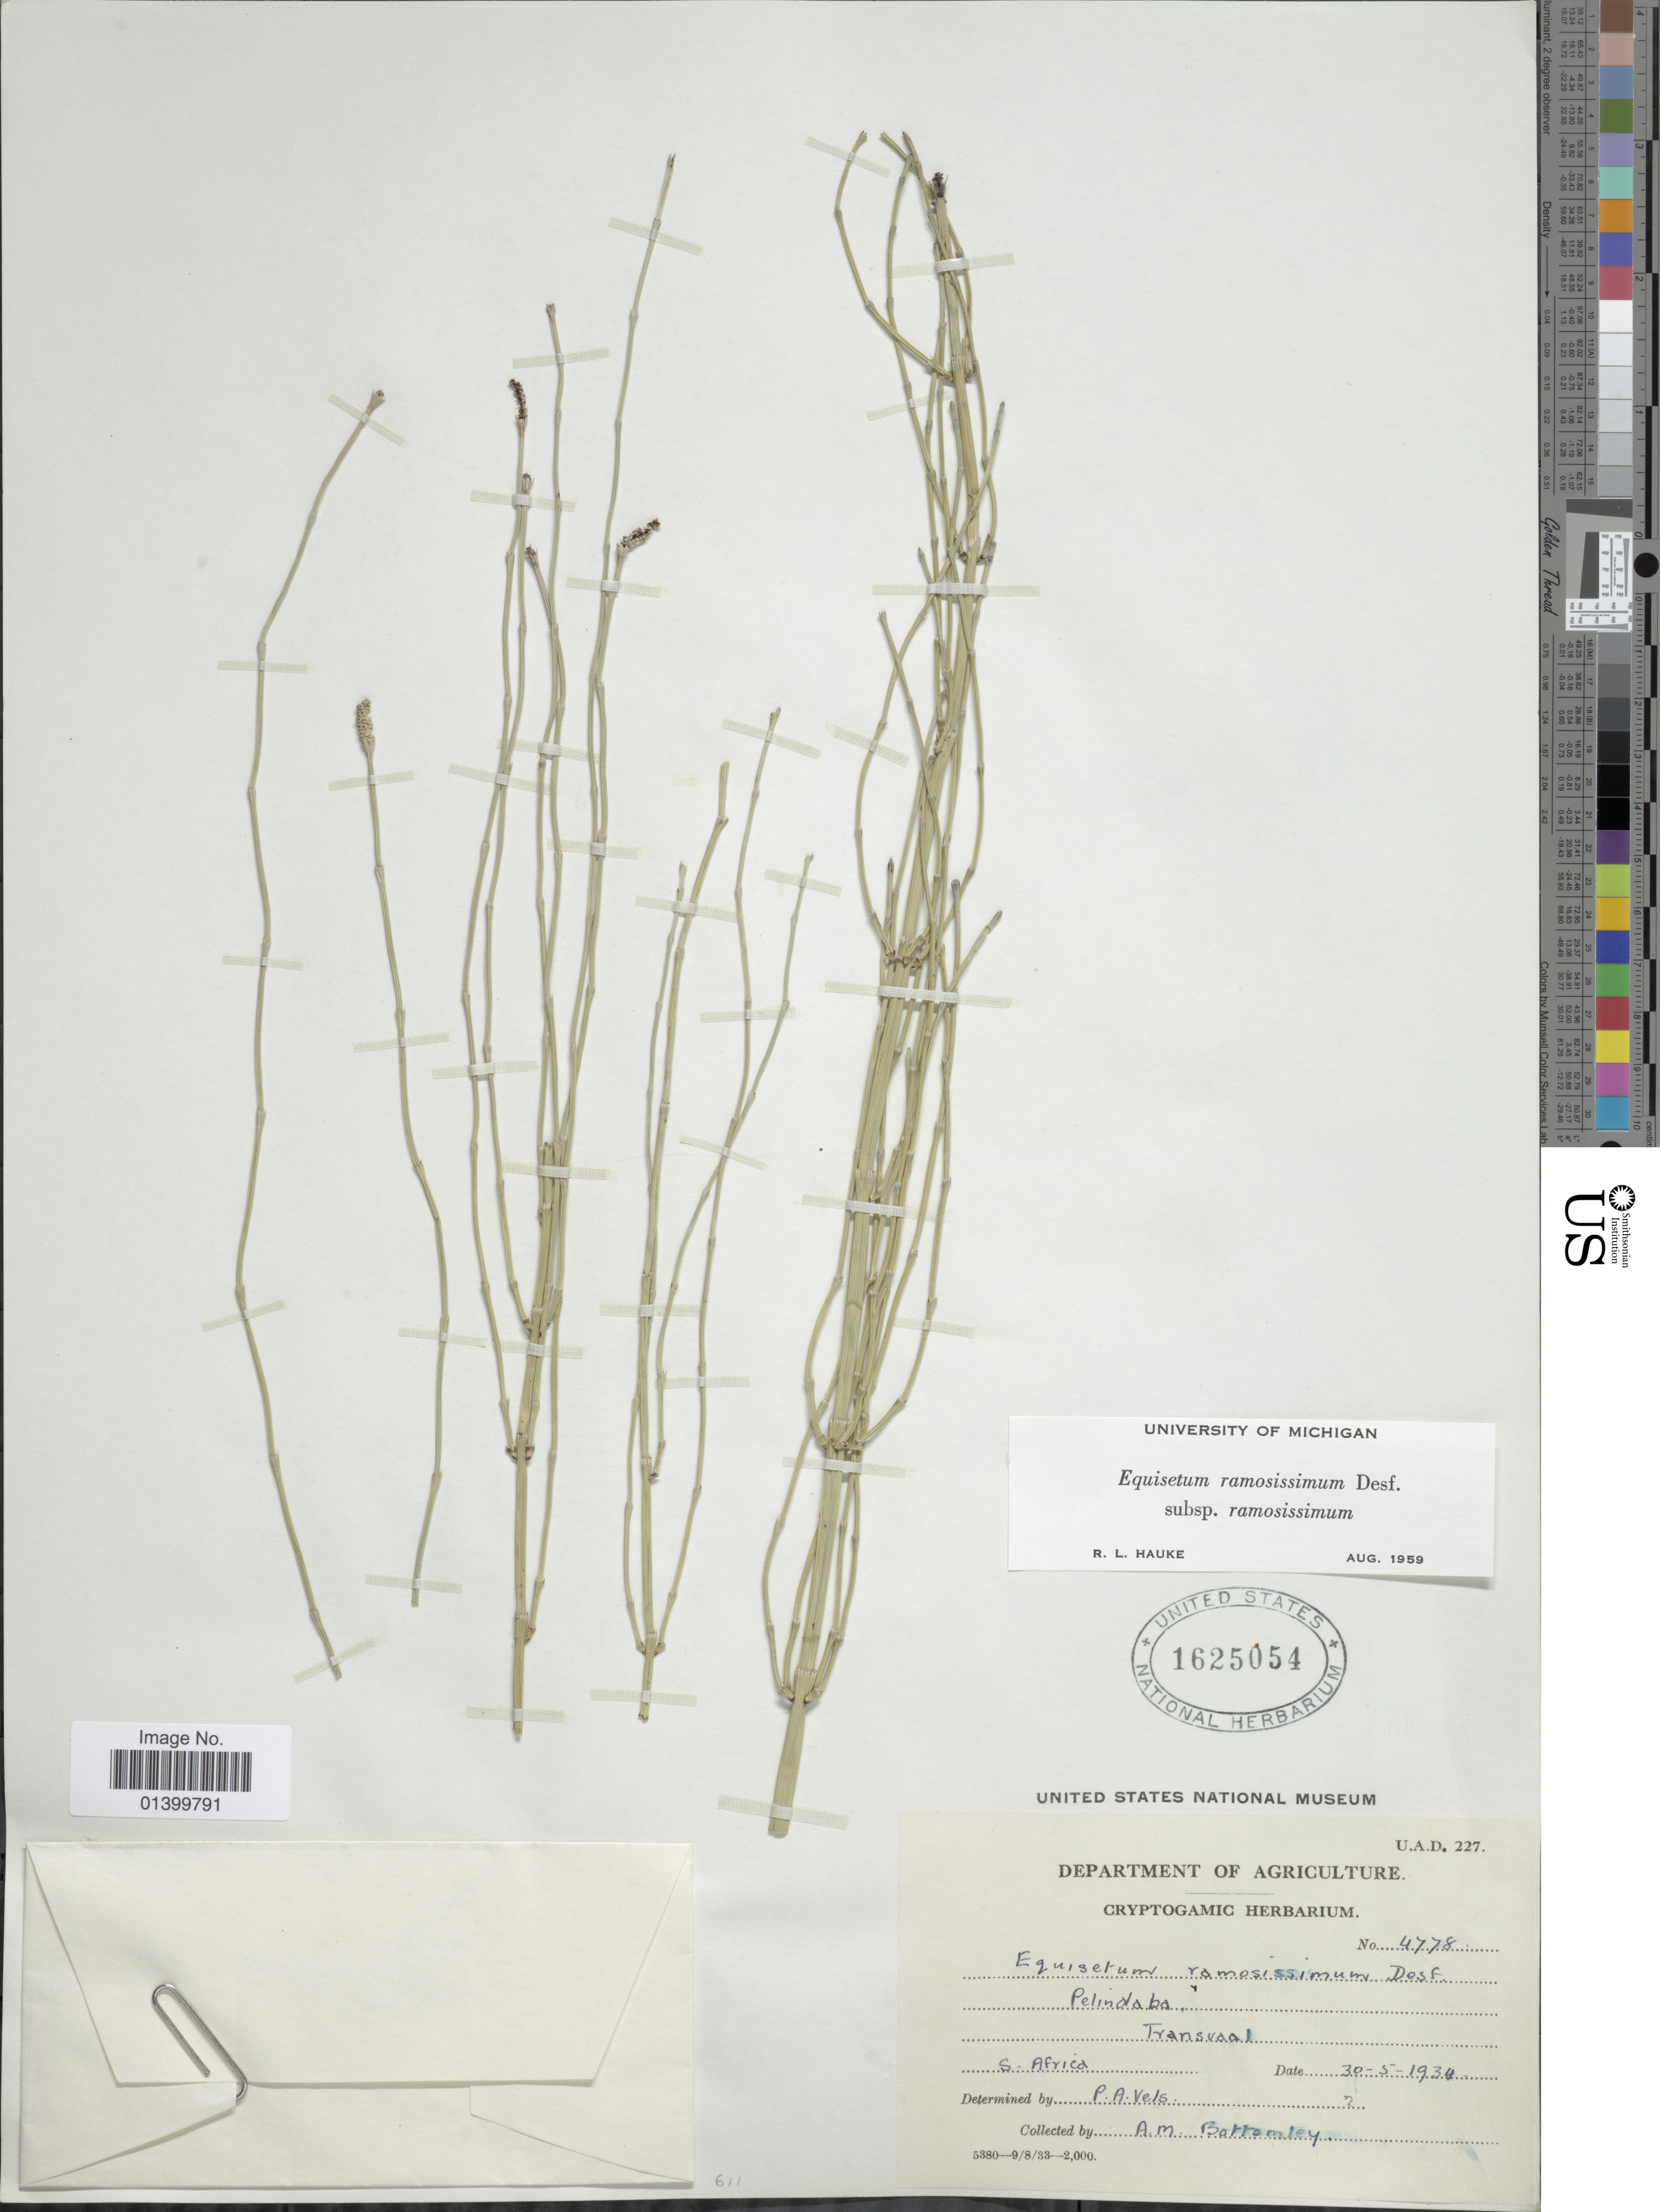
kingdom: Plantae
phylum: Tracheophyta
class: Polypodiopsida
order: Equisetales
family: Equisetaceae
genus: Equisetum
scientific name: Equisetum ramosissimum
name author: Desf.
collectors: A. Bottomley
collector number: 4778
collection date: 1934-05-30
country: South Africa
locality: Pelindaba, Transvaal, S. Africa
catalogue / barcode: US 1625054